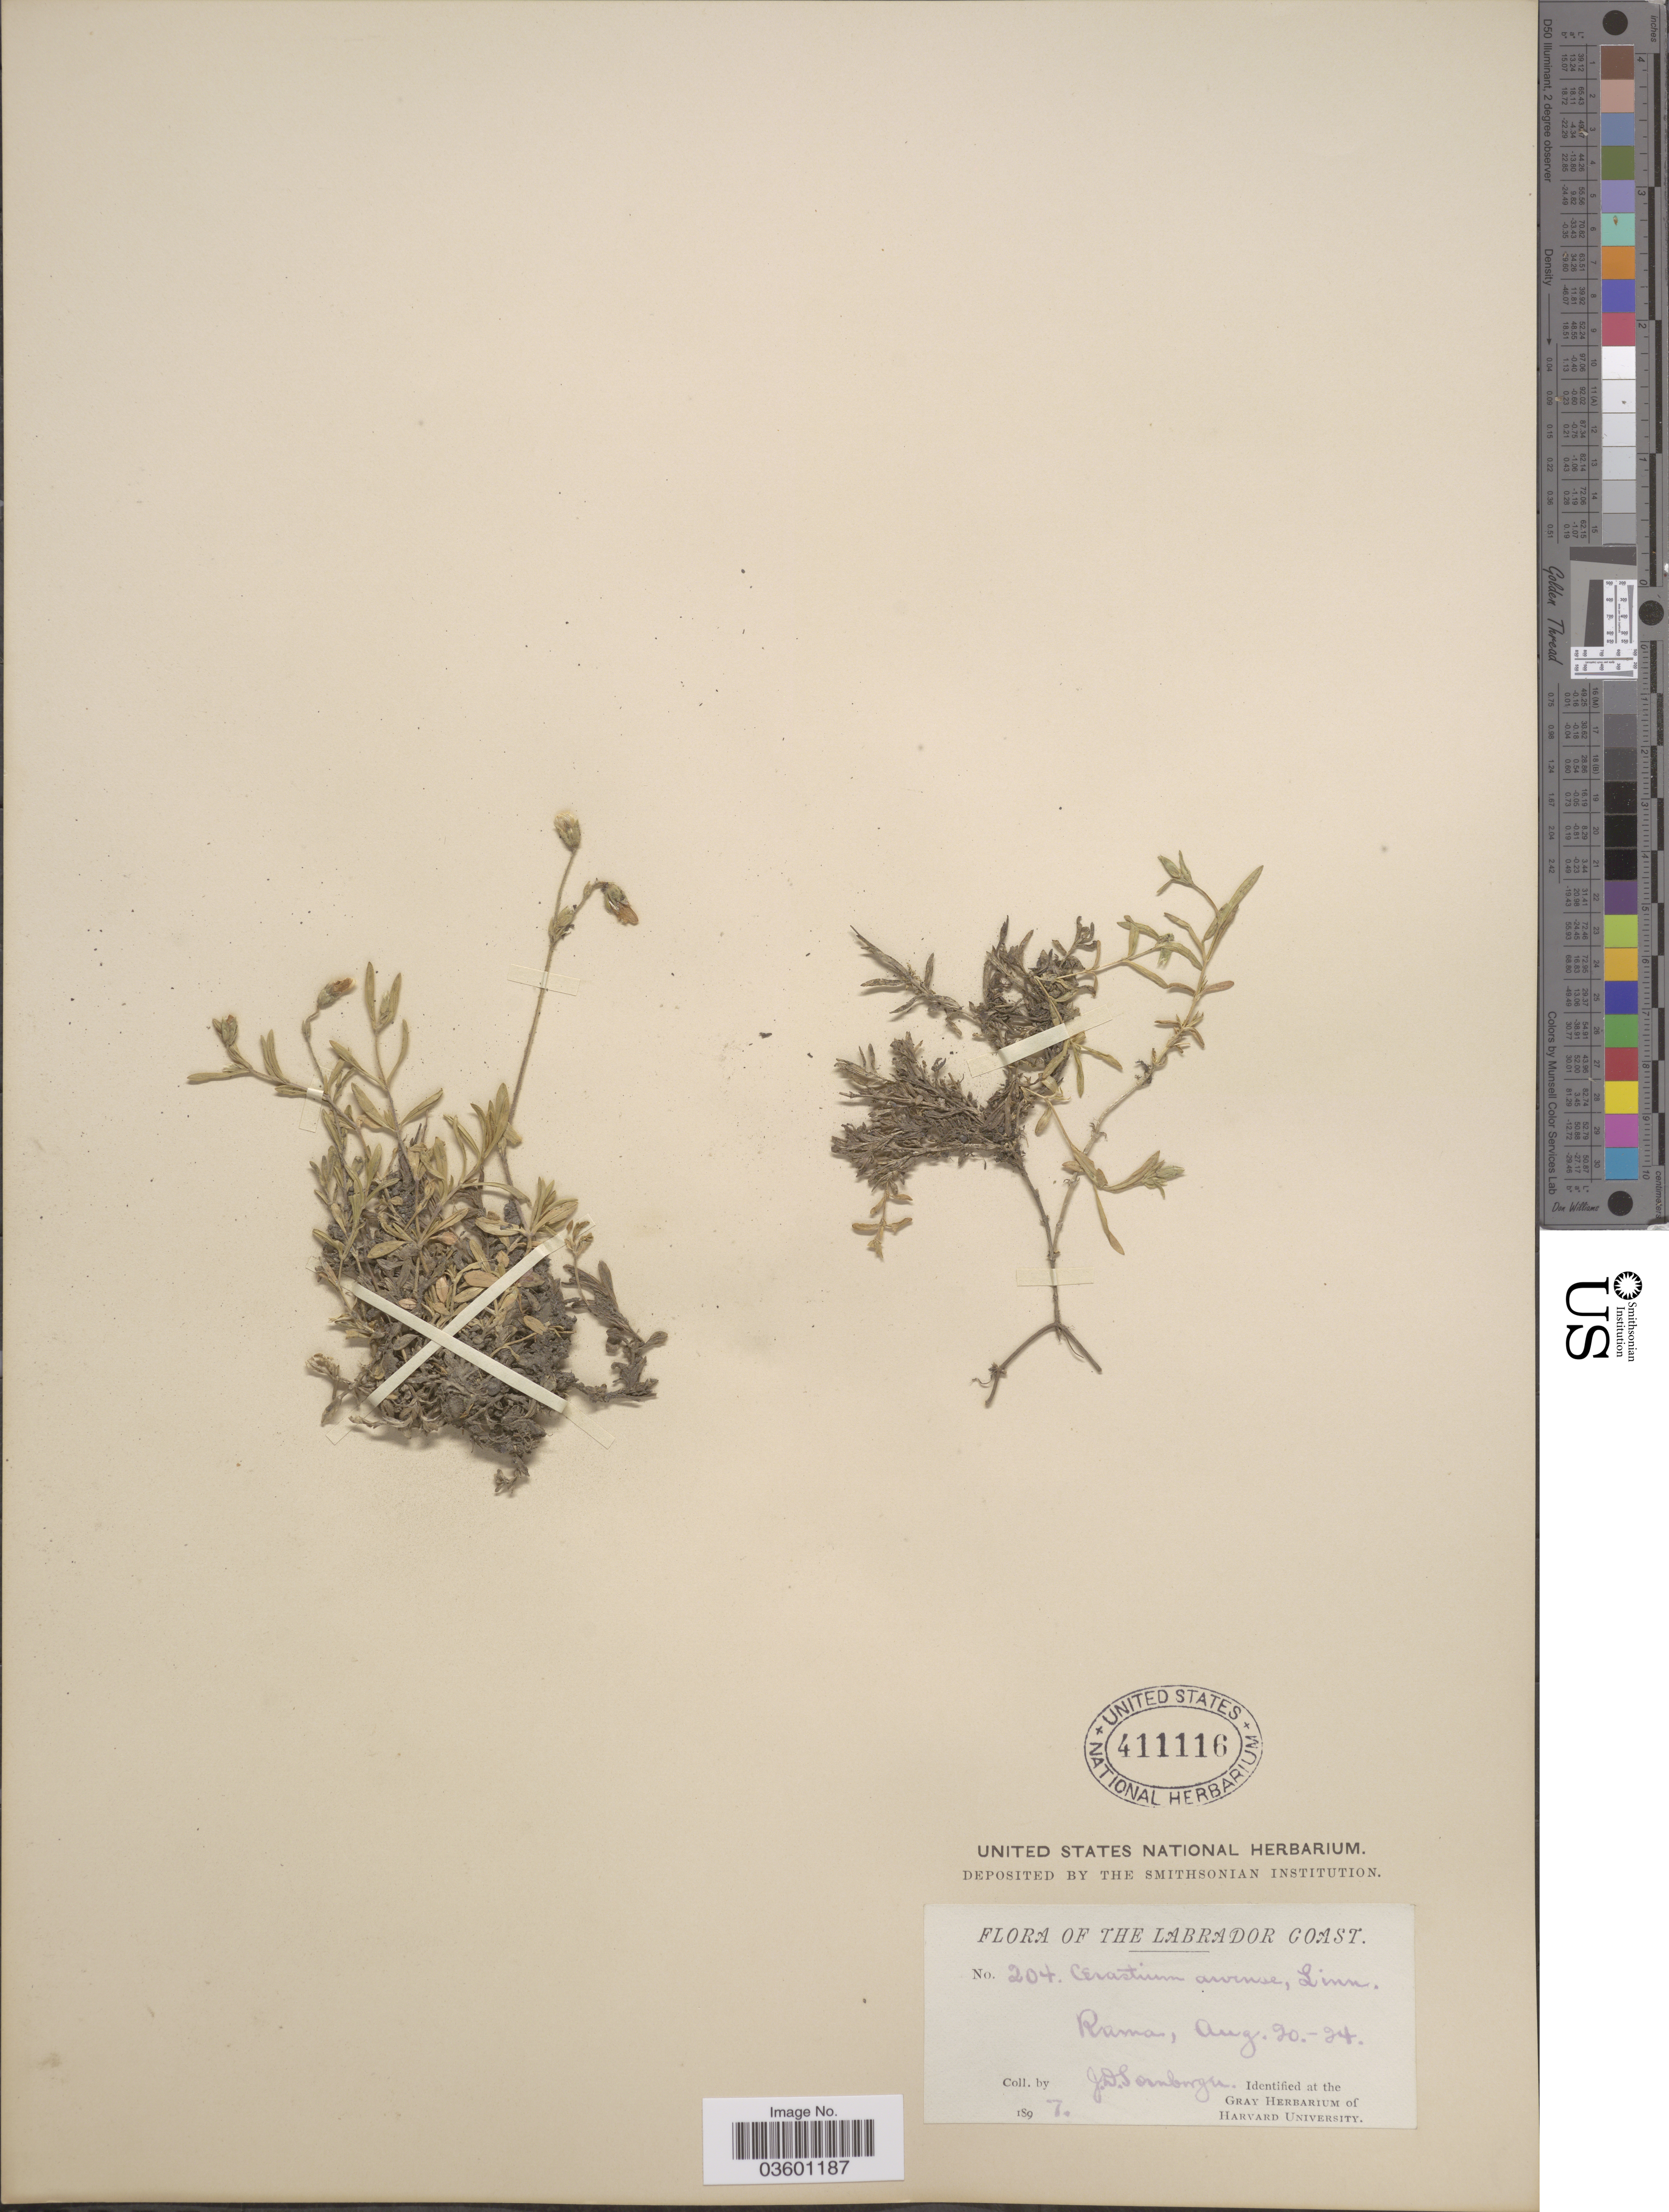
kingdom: Plantae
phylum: Tracheophyta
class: Magnoliopsida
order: Caryophyllales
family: Caryophyllaceae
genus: Cerastium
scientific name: Cerastium arvense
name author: L.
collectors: J. Sornborger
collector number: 204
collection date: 1897-08-20/1897-08-24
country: Canada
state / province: Newfoundland and Labrador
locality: The Labrador Coast. Rama.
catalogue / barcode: US 411116